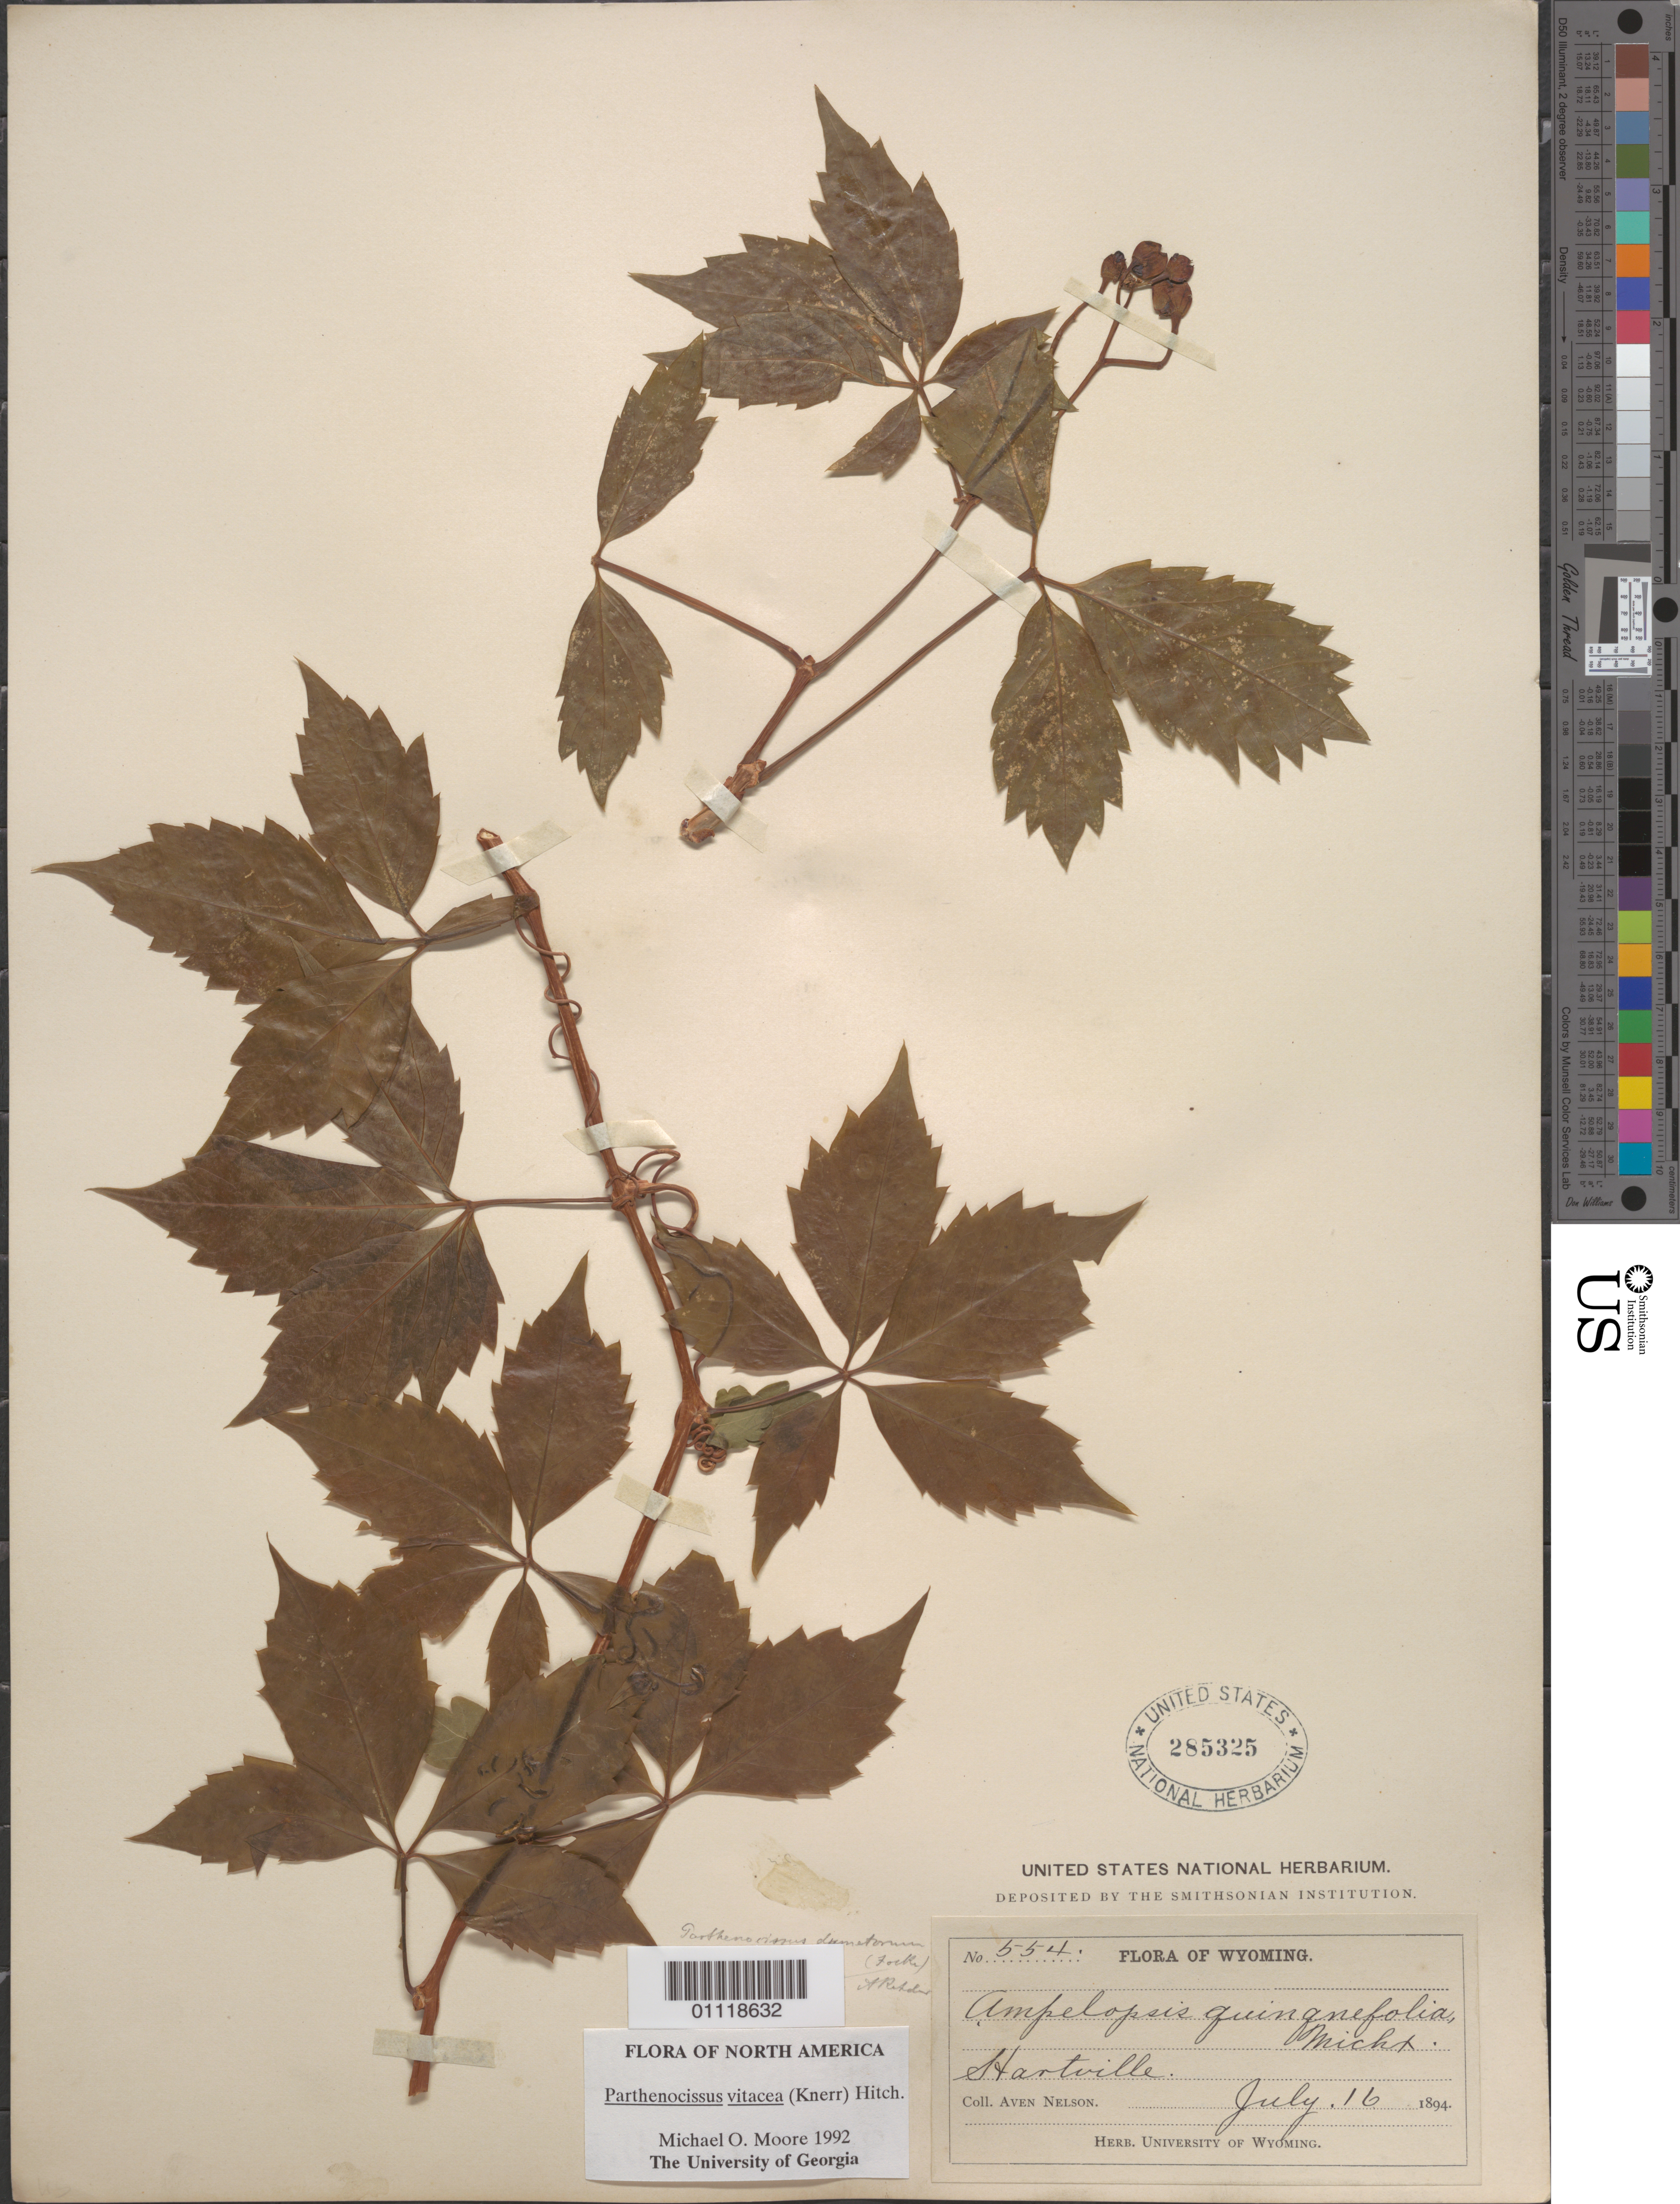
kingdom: Plantae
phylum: Tracheophyta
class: Magnoliopsida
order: Vitales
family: Vitaceae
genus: Parthenocissus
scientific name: Parthenocissus vitacea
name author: (Knerr) Hitchc.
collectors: A. Nelson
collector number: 554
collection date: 1894-07-16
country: United States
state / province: Wyoming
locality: Hartville.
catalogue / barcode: US 285325